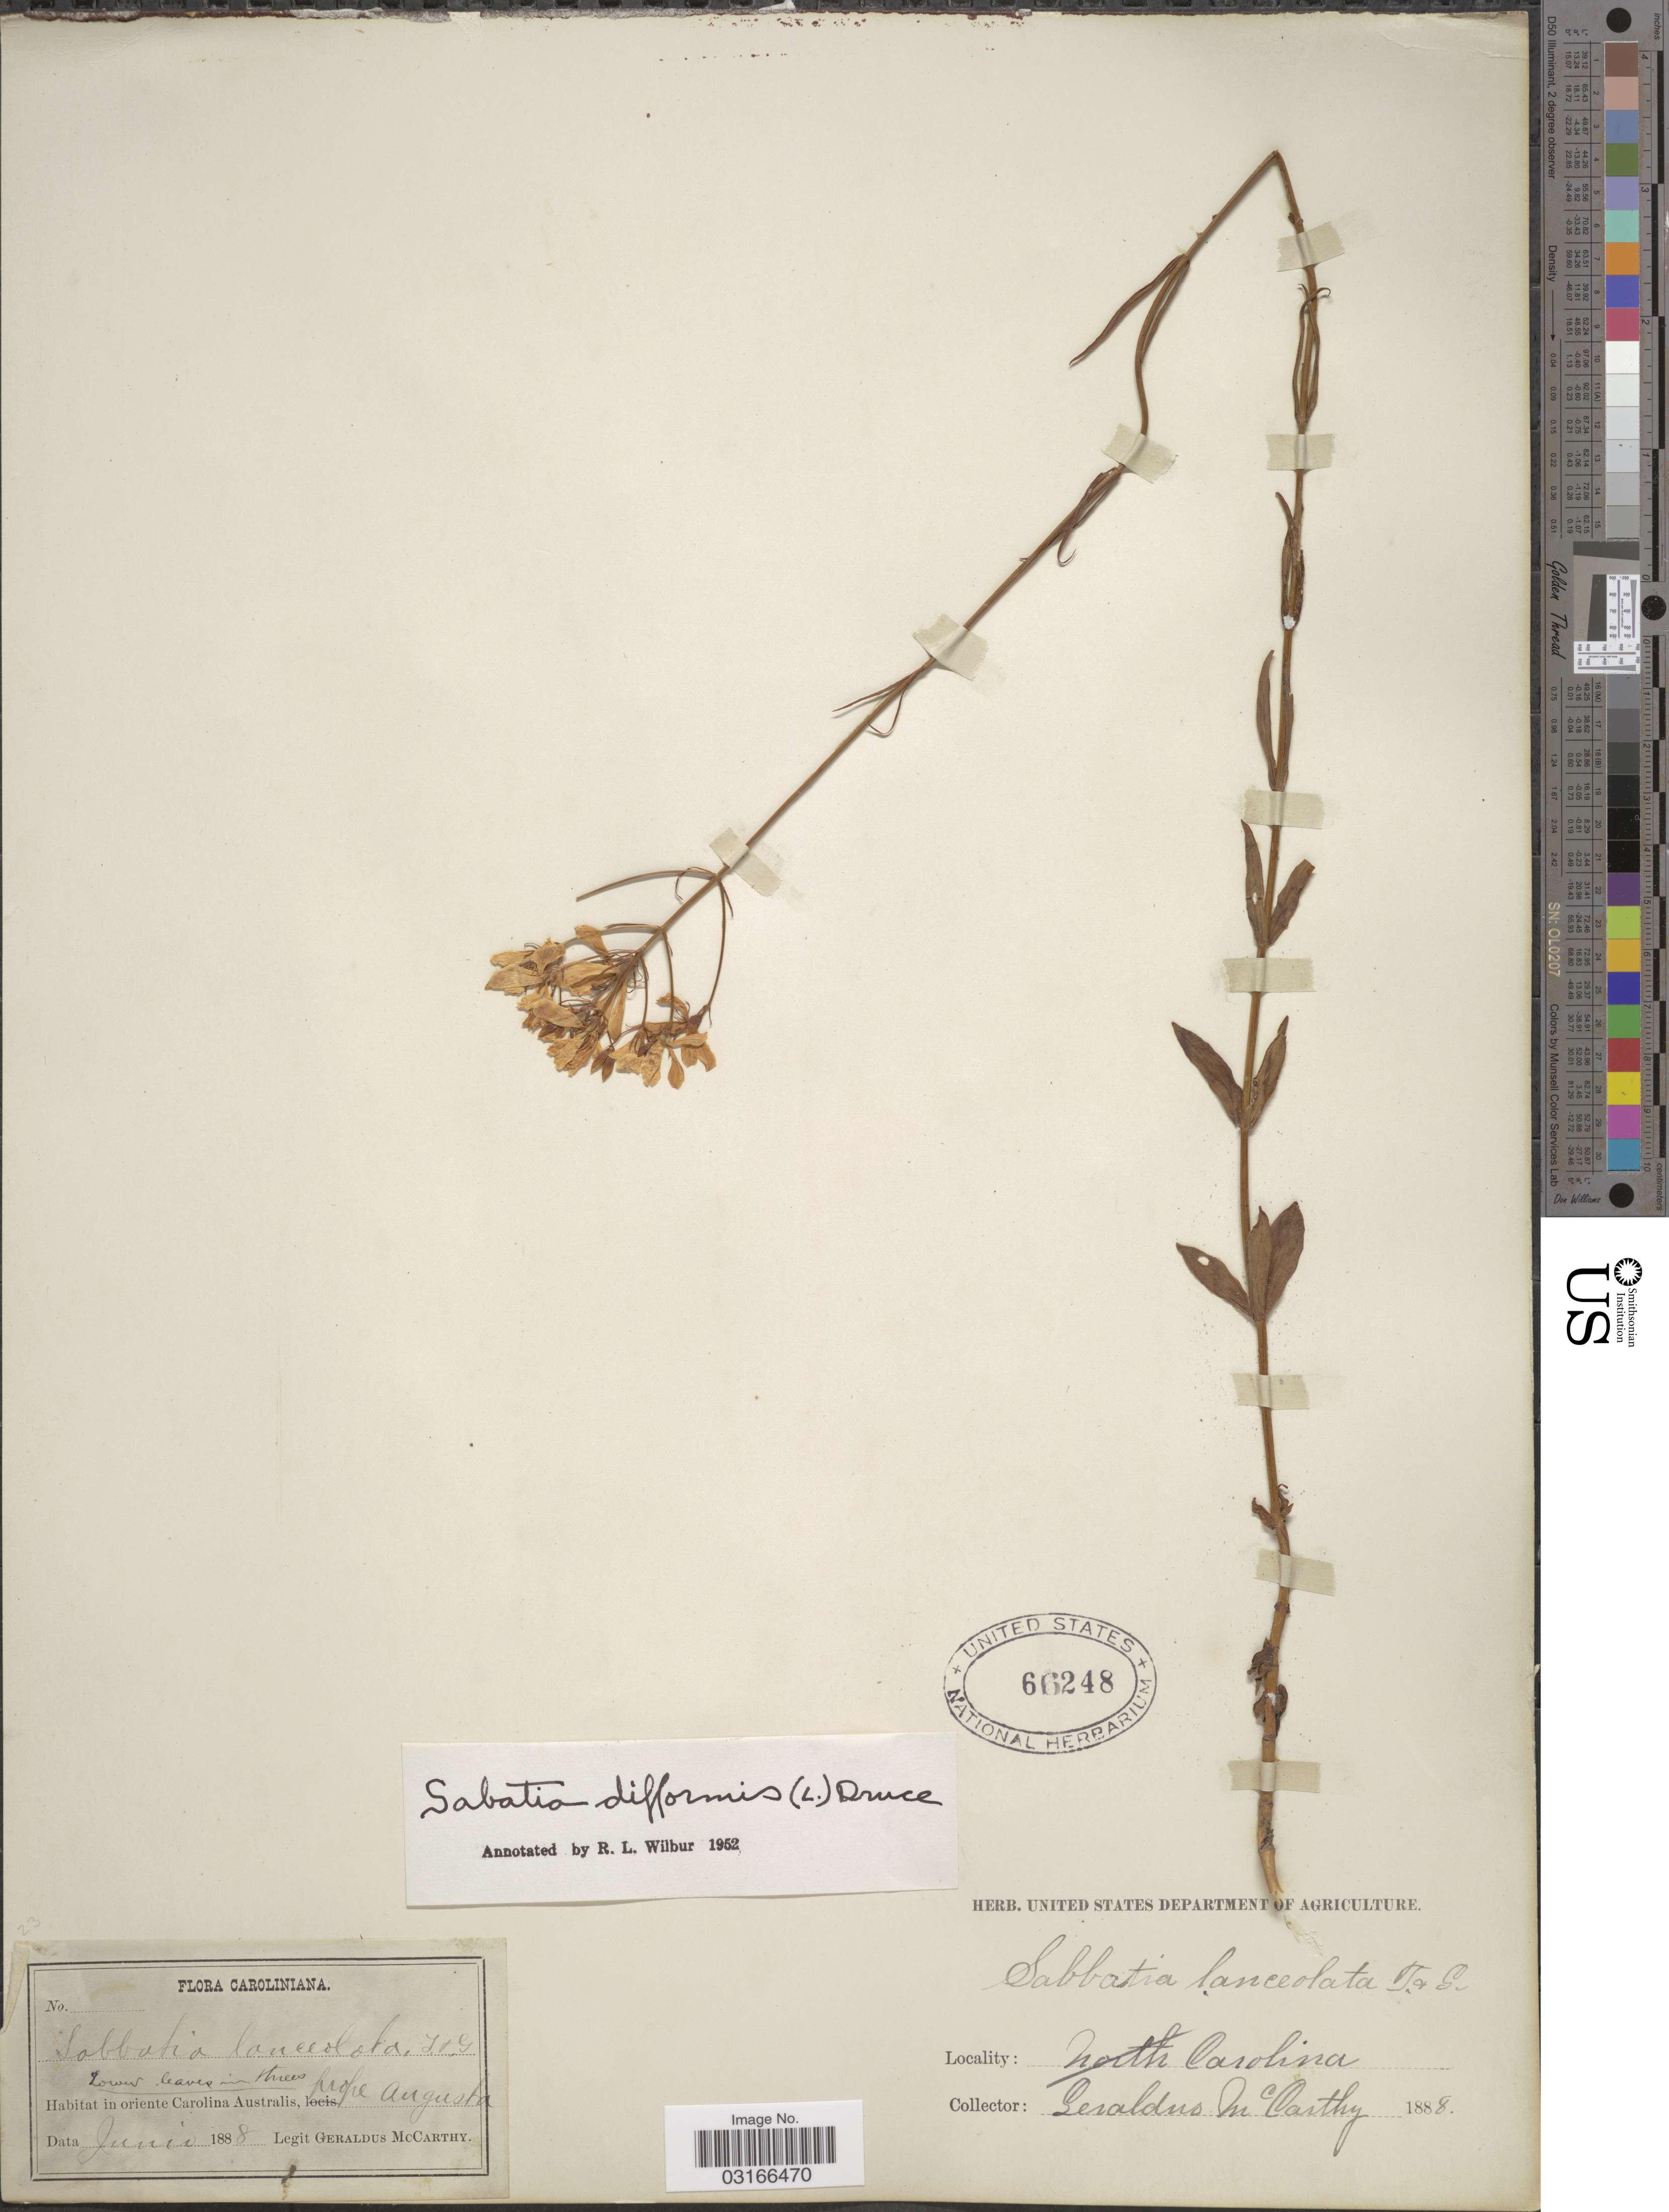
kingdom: Plantae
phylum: Tracheophyta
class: Magnoliopsida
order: Gentianales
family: Gentianaceae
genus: Sabatia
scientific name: Sabatia difformis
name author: (L.) Druce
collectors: M. McCarthy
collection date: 1888-06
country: United States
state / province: South Carolina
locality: Caroliniana, in oriente Carolina Australis, prope Augusta.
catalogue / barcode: US 66248